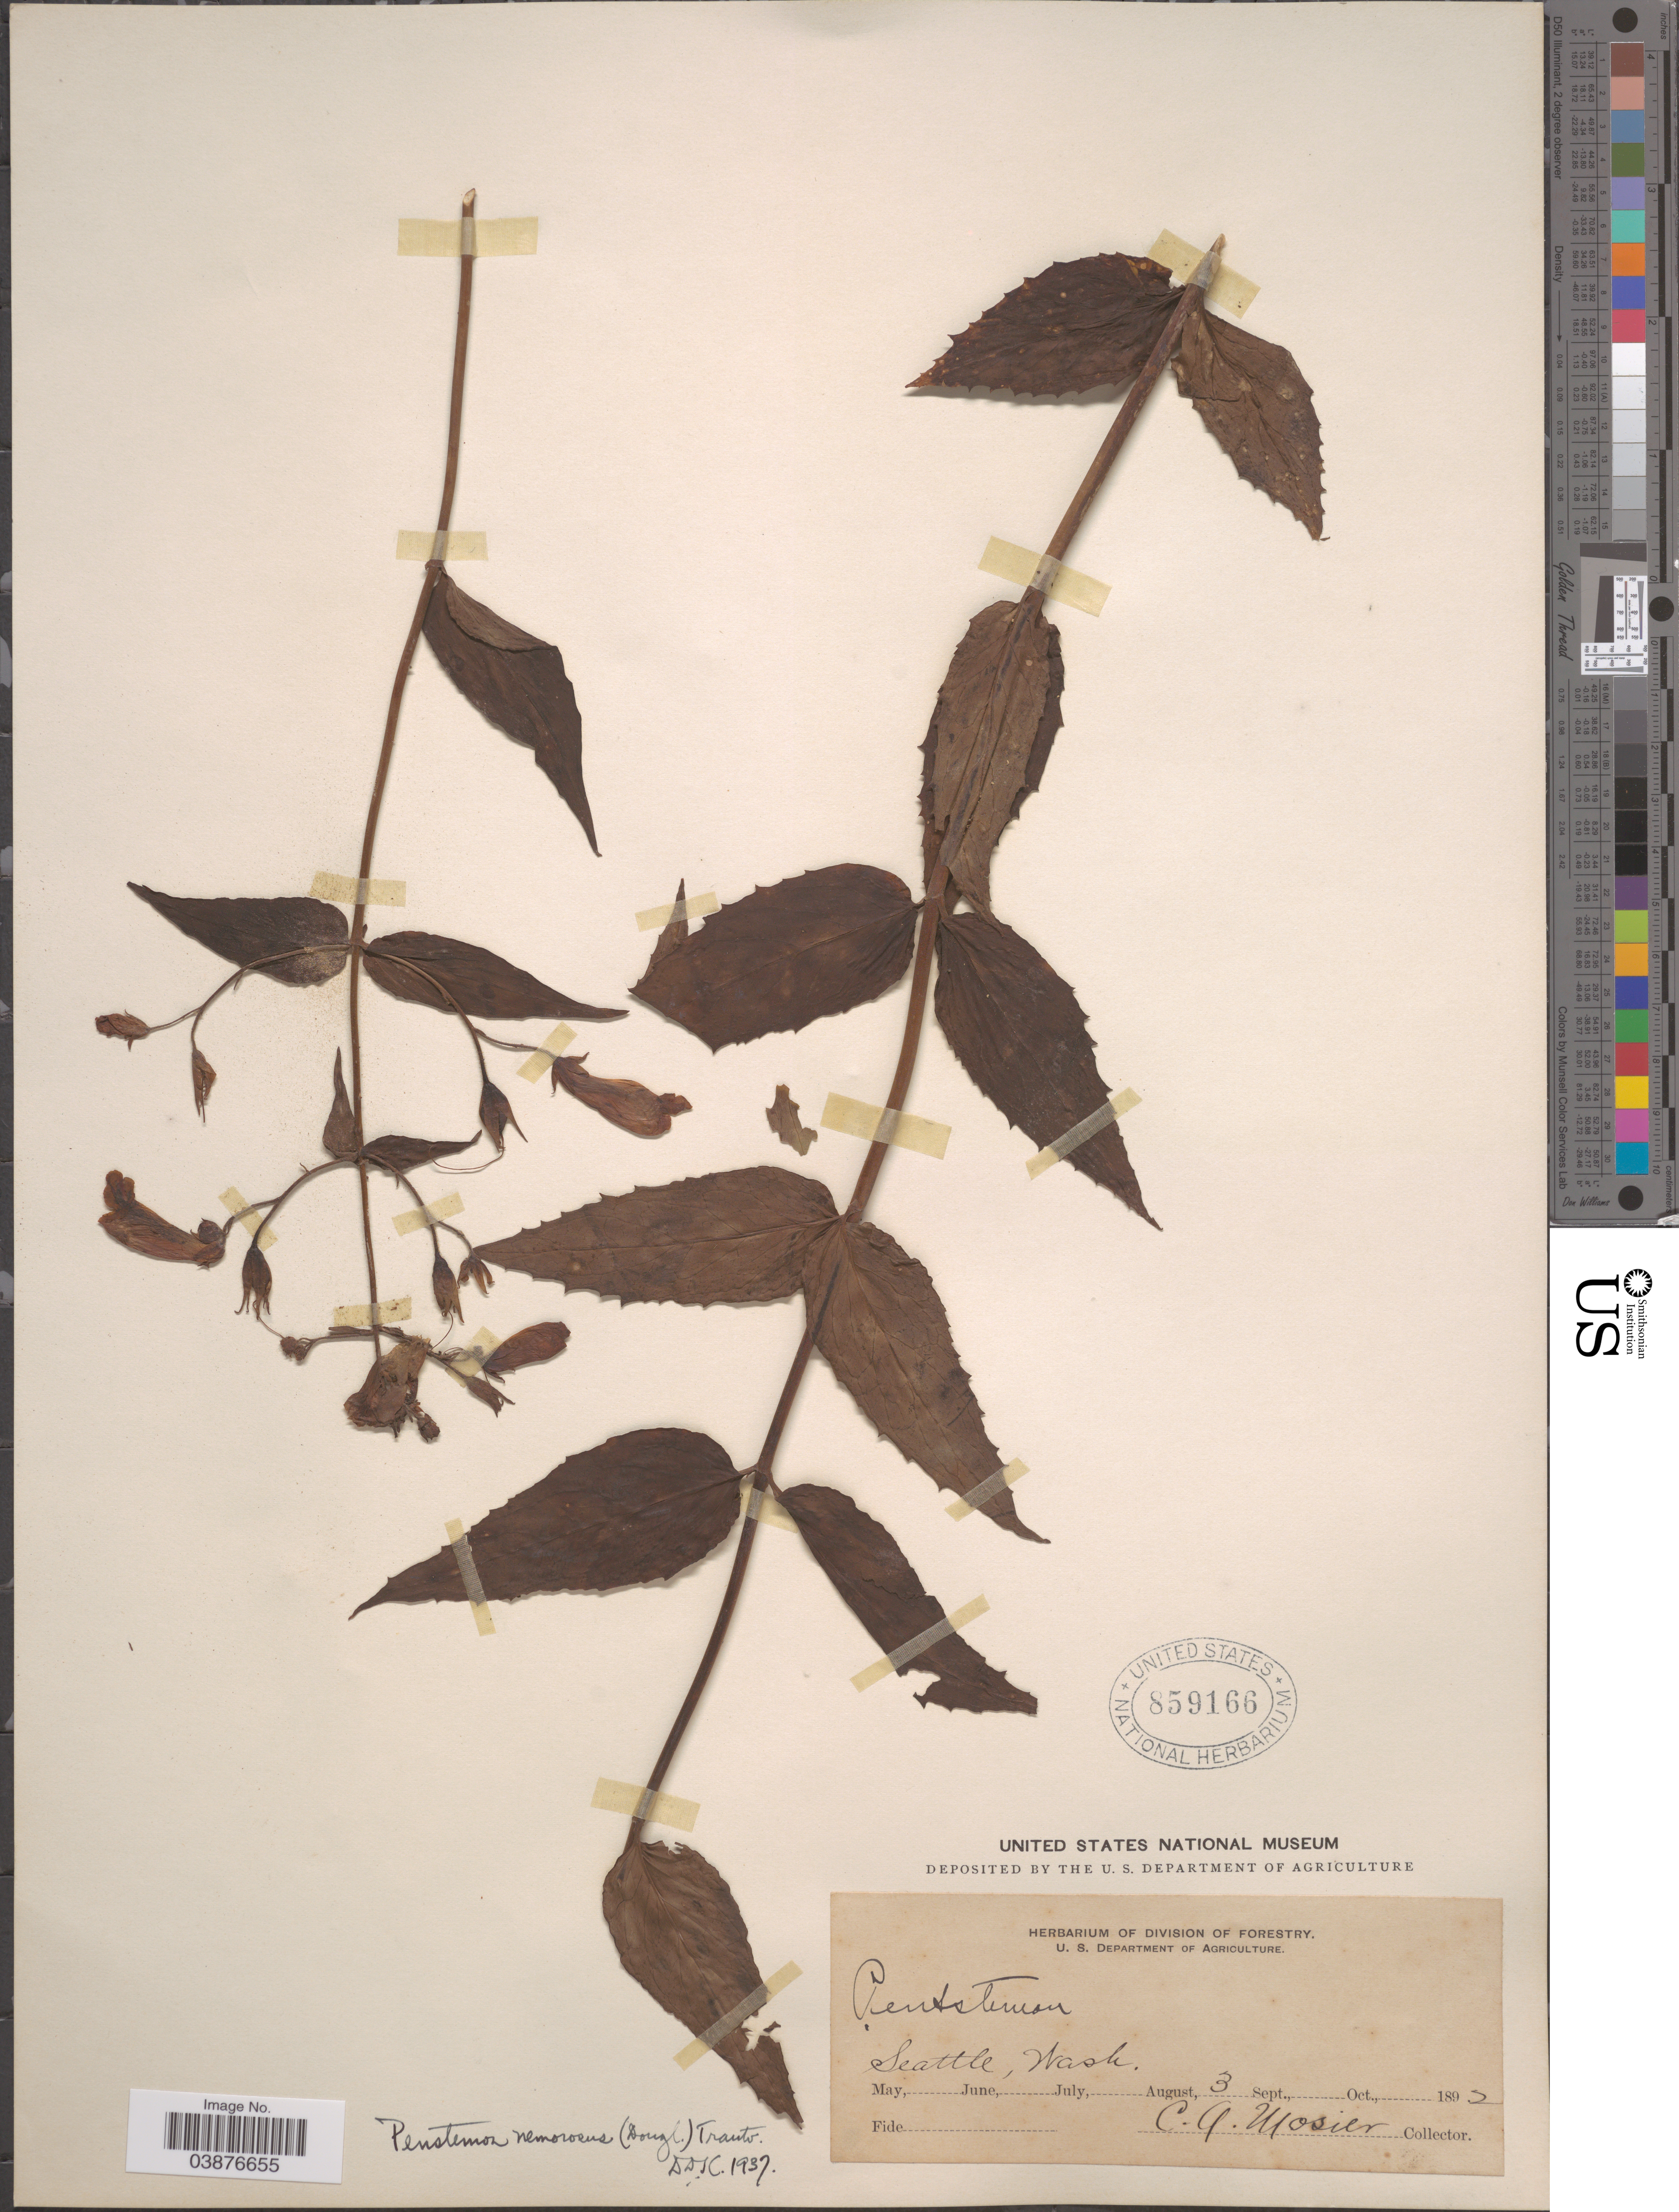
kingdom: Plantae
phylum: Tracheophyta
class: Magnoliopsida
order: Lamiales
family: Plantaginaceae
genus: Penstemon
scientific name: Penstemon nemorosus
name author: (Douglas ex Lindl.) Trautv.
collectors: C. A. Mosier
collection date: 1892-08-03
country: United States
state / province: Washington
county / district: King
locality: Seattle.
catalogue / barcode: US 859166